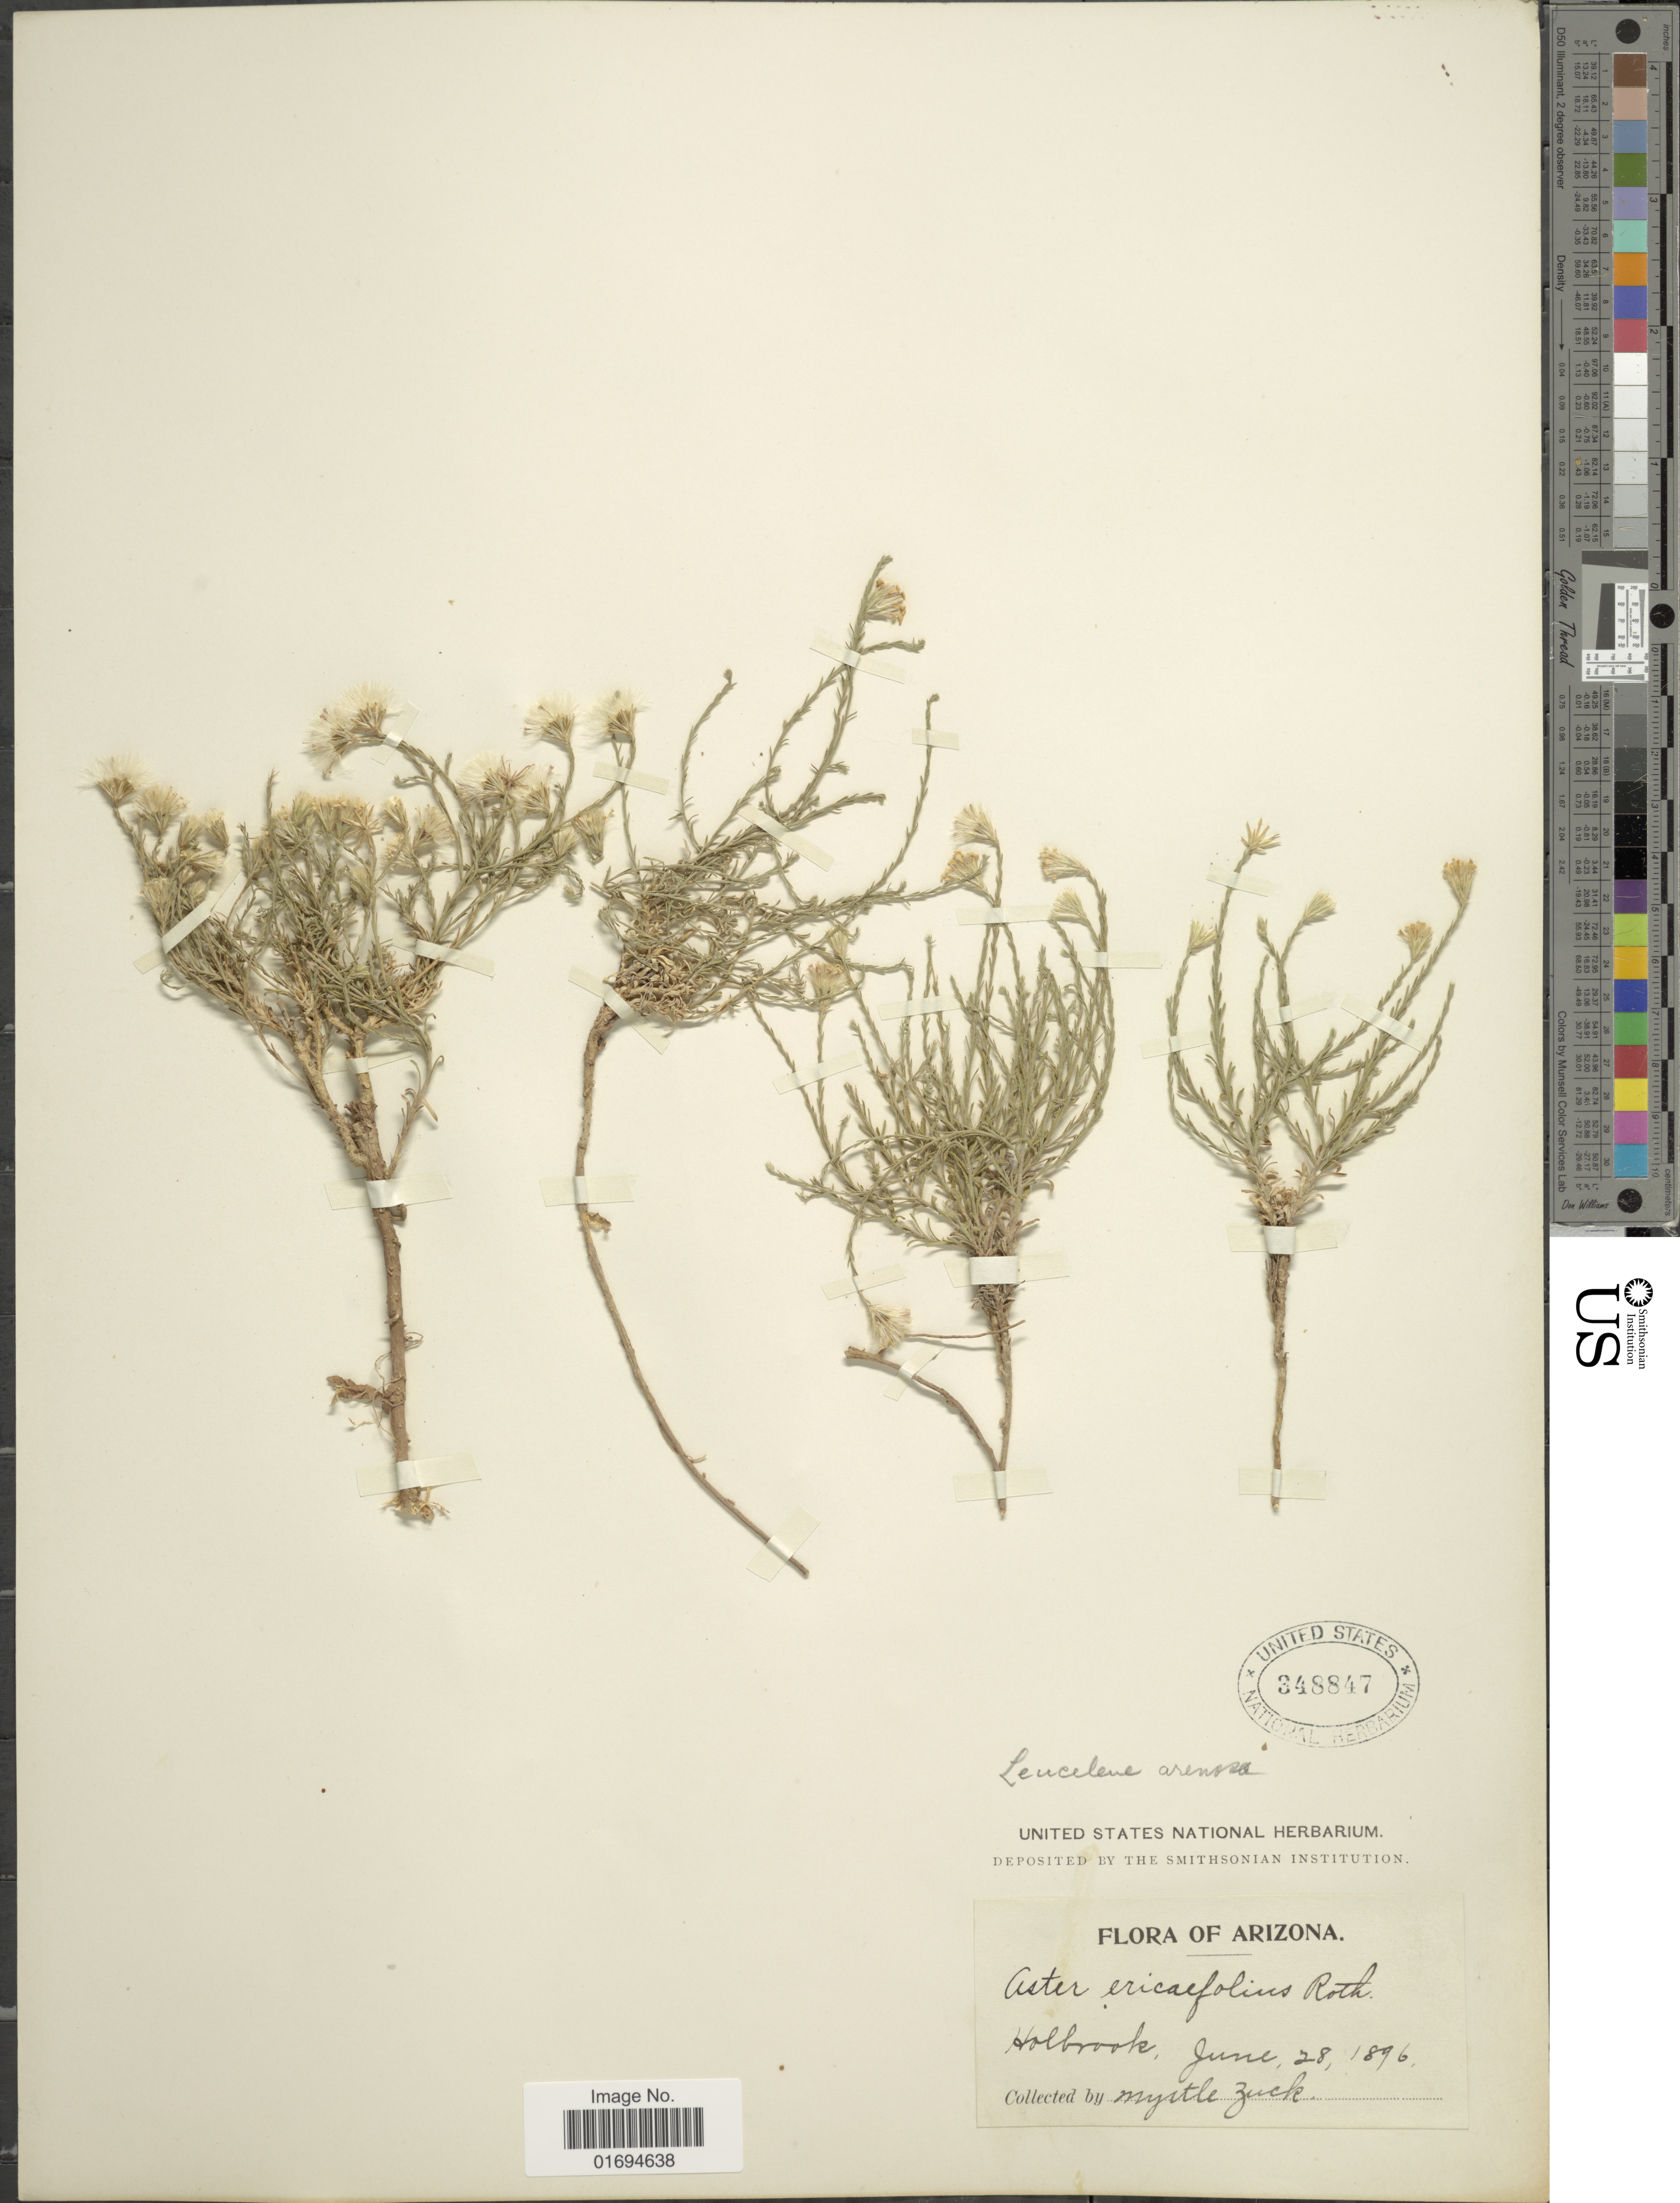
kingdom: Plantae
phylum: Tracheophyta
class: Magnoliopsida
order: Asterales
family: Asteraceae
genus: Chaetopappa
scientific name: Chaetopappa ericoides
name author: (Torr.) G.L. Nesom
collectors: M. Zuck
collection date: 1896-06-28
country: United States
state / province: Arizona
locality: Hallbrook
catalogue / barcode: US 348847